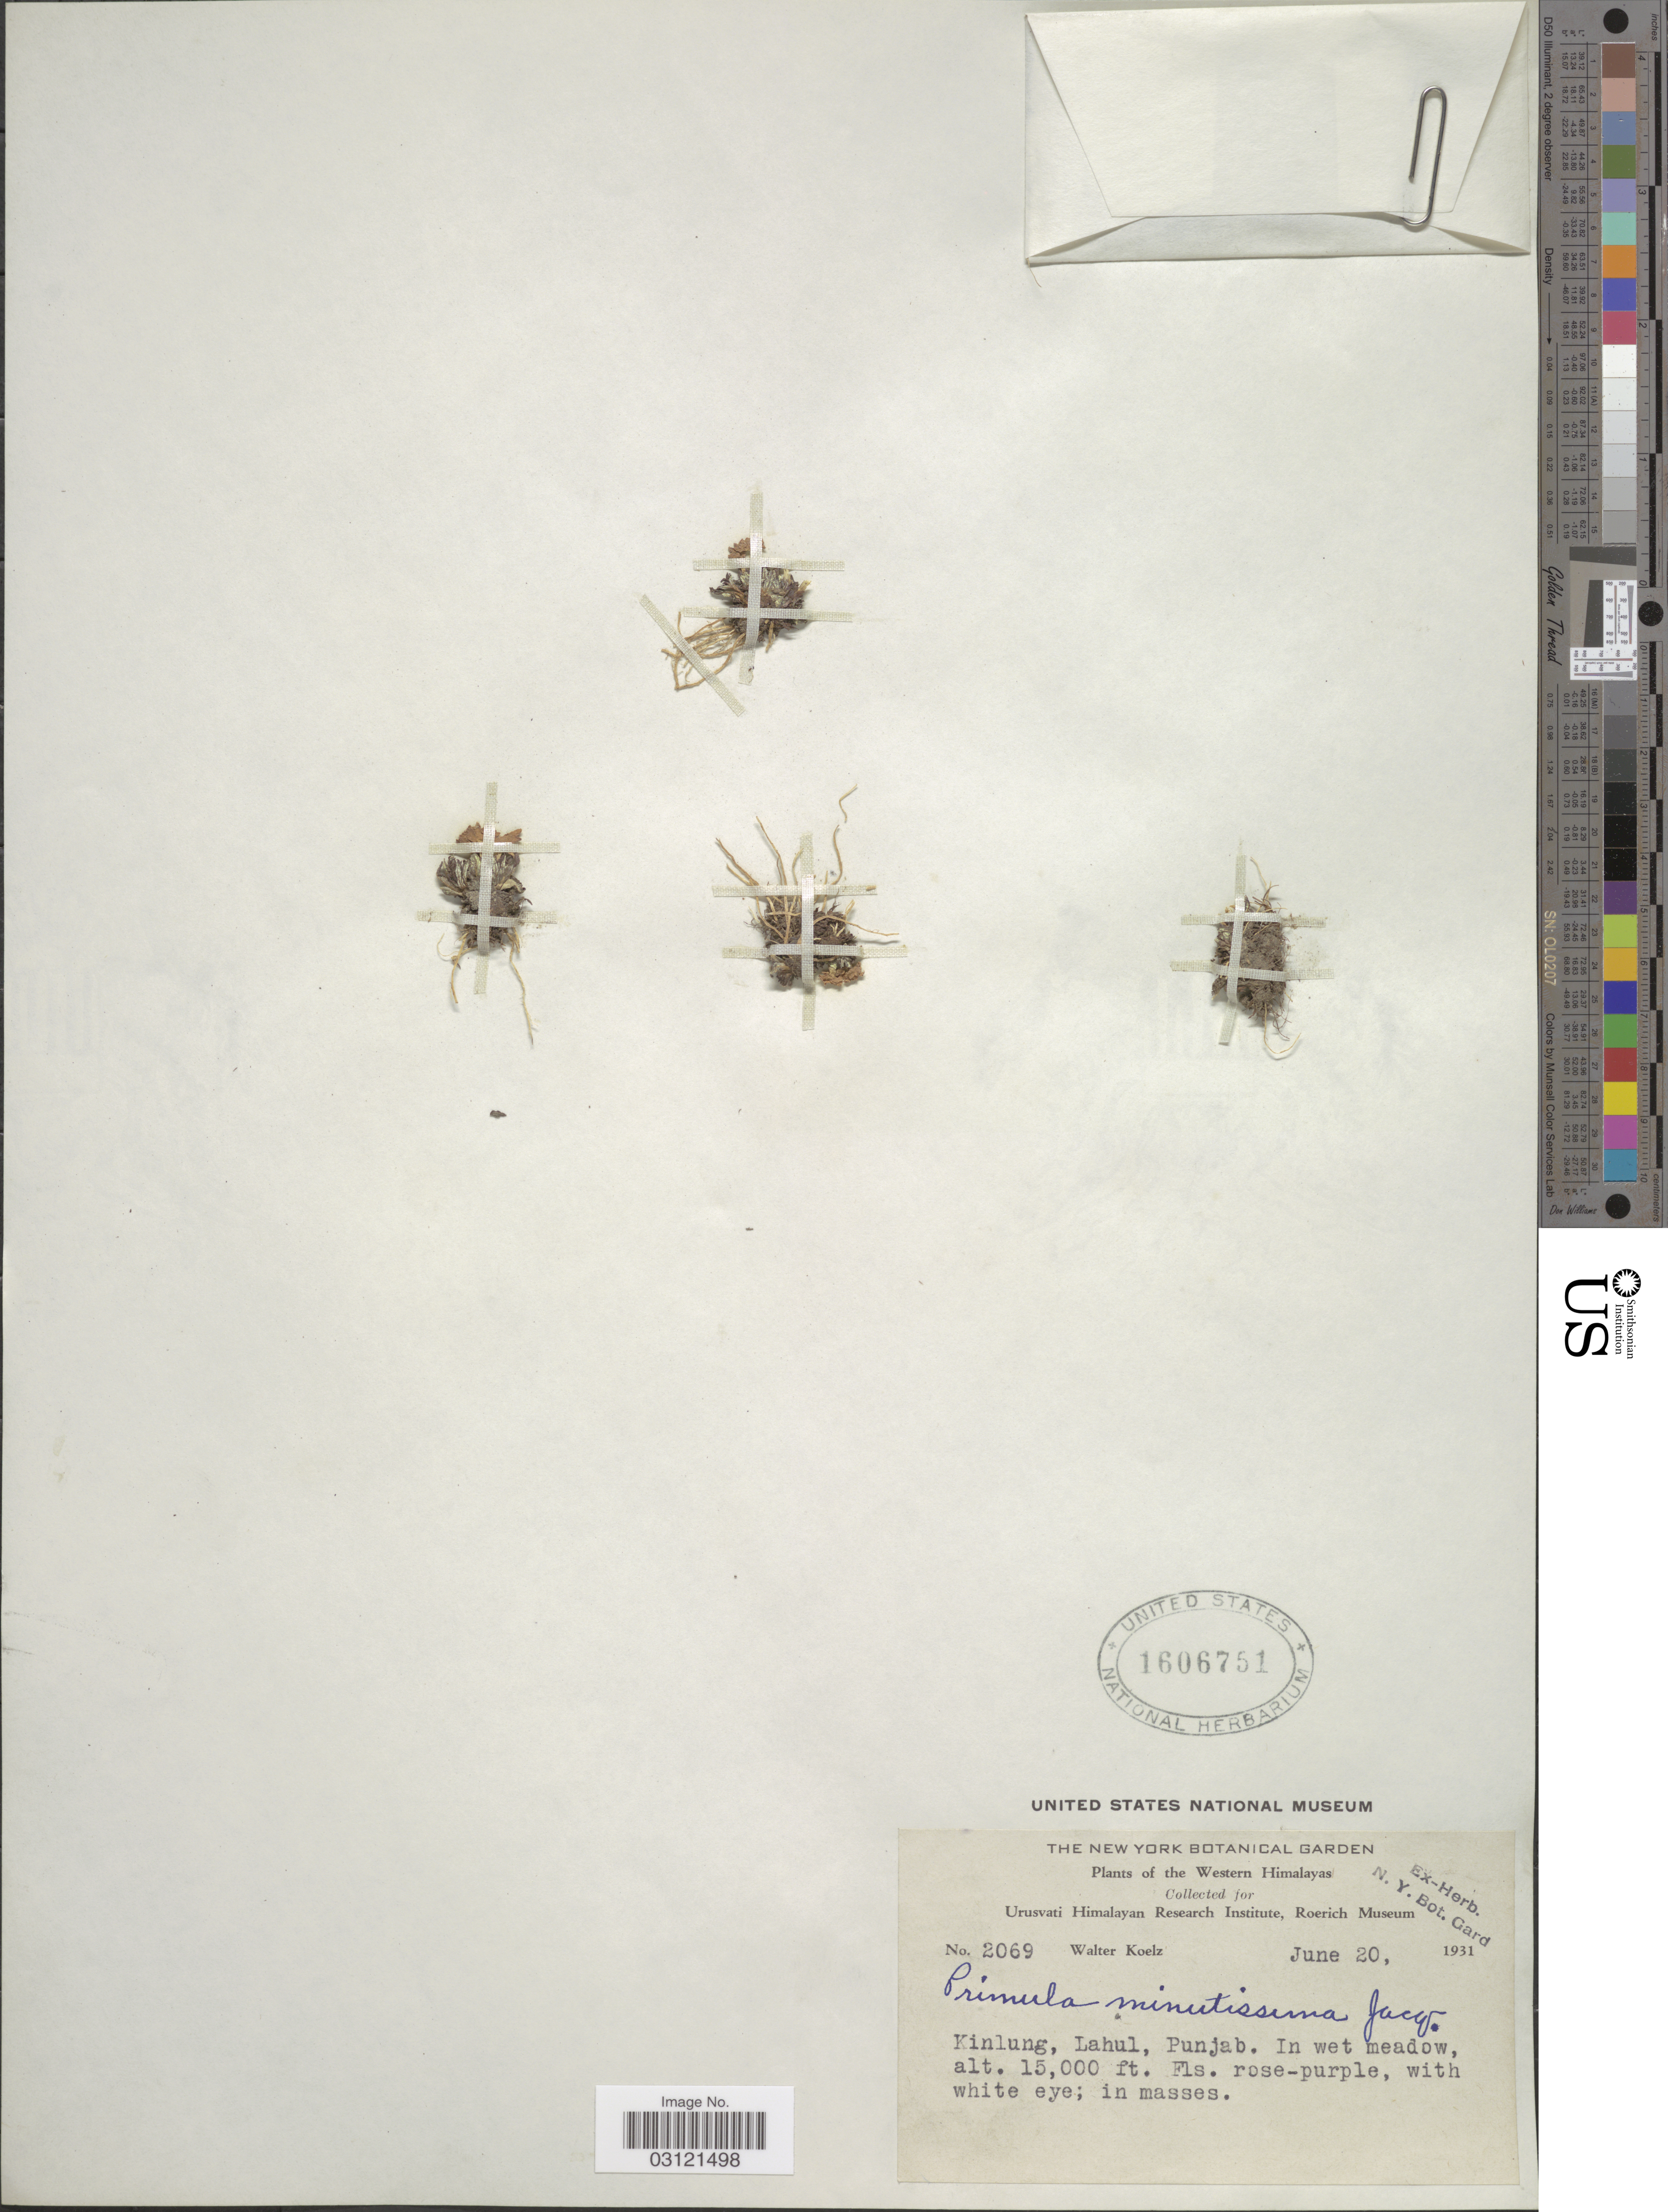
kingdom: Plantae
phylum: Tracheophyta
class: Magnoliopsida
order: Ericales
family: Primulaceae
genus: Primula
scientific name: Primula minutissima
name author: Jacquem. ex Duby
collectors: W. N. Koelz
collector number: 2069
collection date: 1931-06-20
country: India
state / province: Punjab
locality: Western Himalayas. Kinlung, Lahul.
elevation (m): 4572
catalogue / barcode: US 1606751